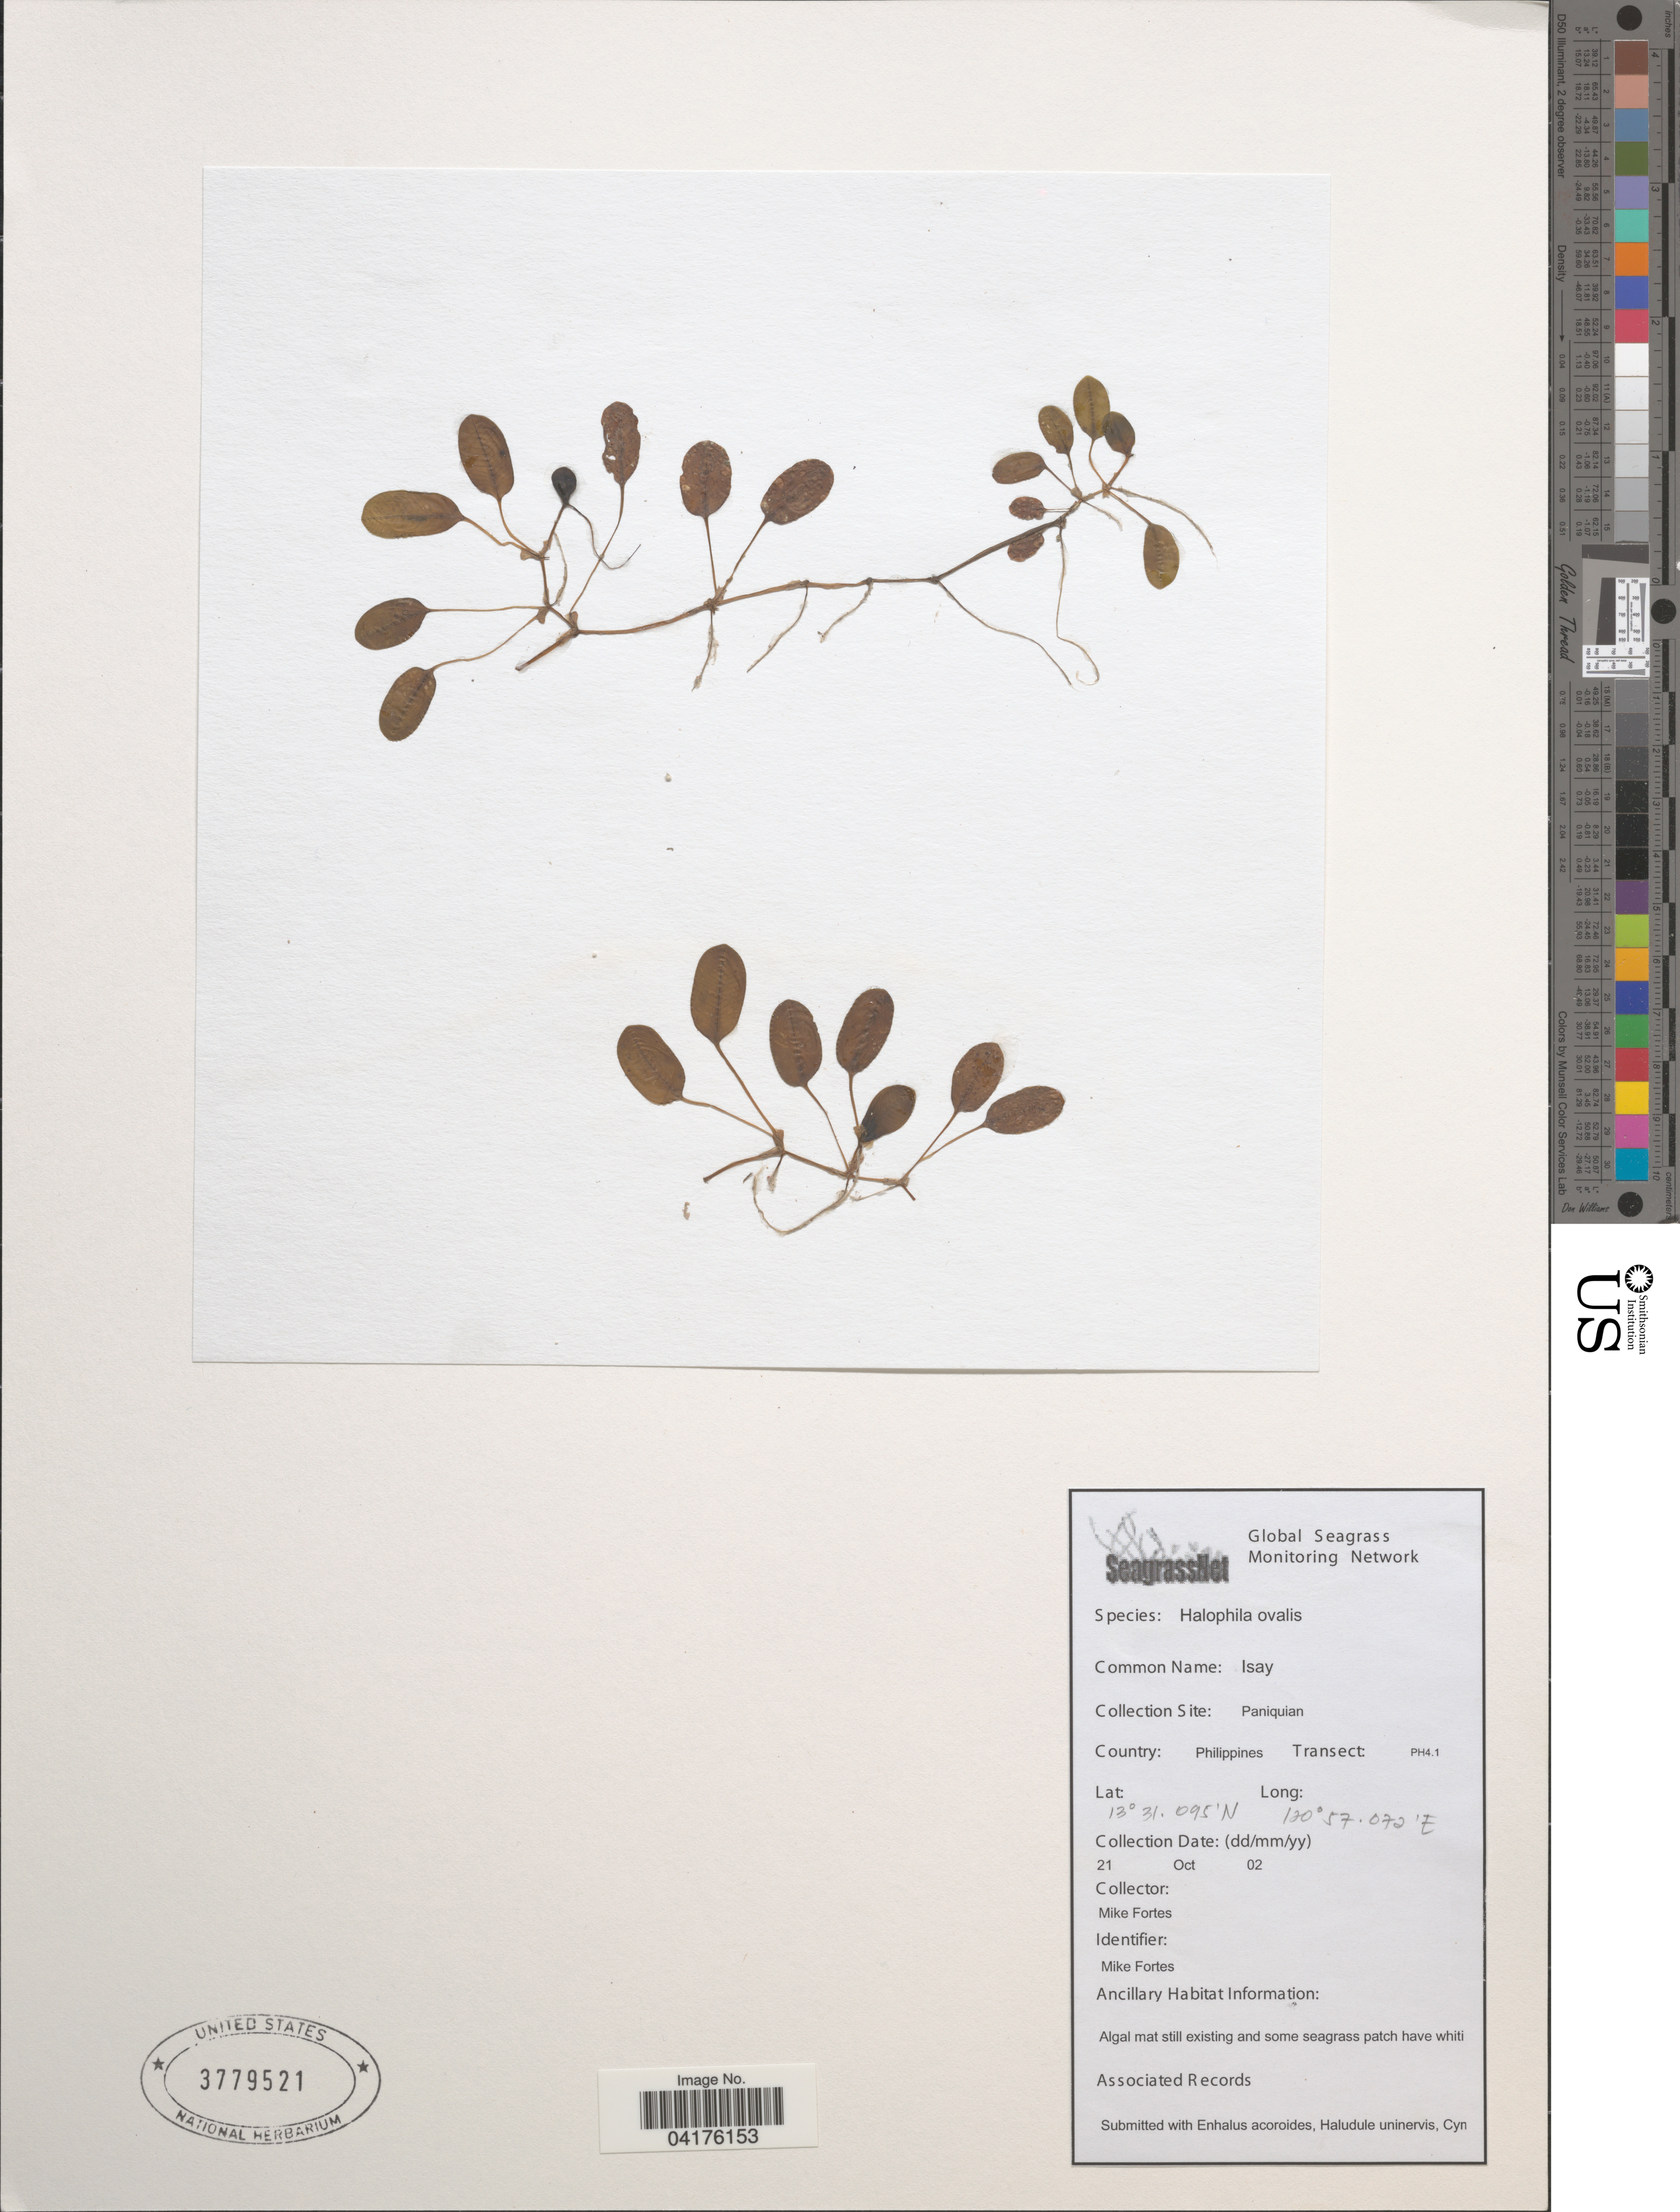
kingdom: Plantae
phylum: Tracheophyta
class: Liliopsida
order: Alismatales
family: Hydrocharitaceae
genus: Halophila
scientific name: Halophila ovalis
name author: (R. Br.) Hook. f.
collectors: M. Fortes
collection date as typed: Transcribed d/m/y: 21/10/2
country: Philippines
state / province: Mimaropa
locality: Paniquian. Transect: PH4.1.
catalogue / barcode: US 3779521